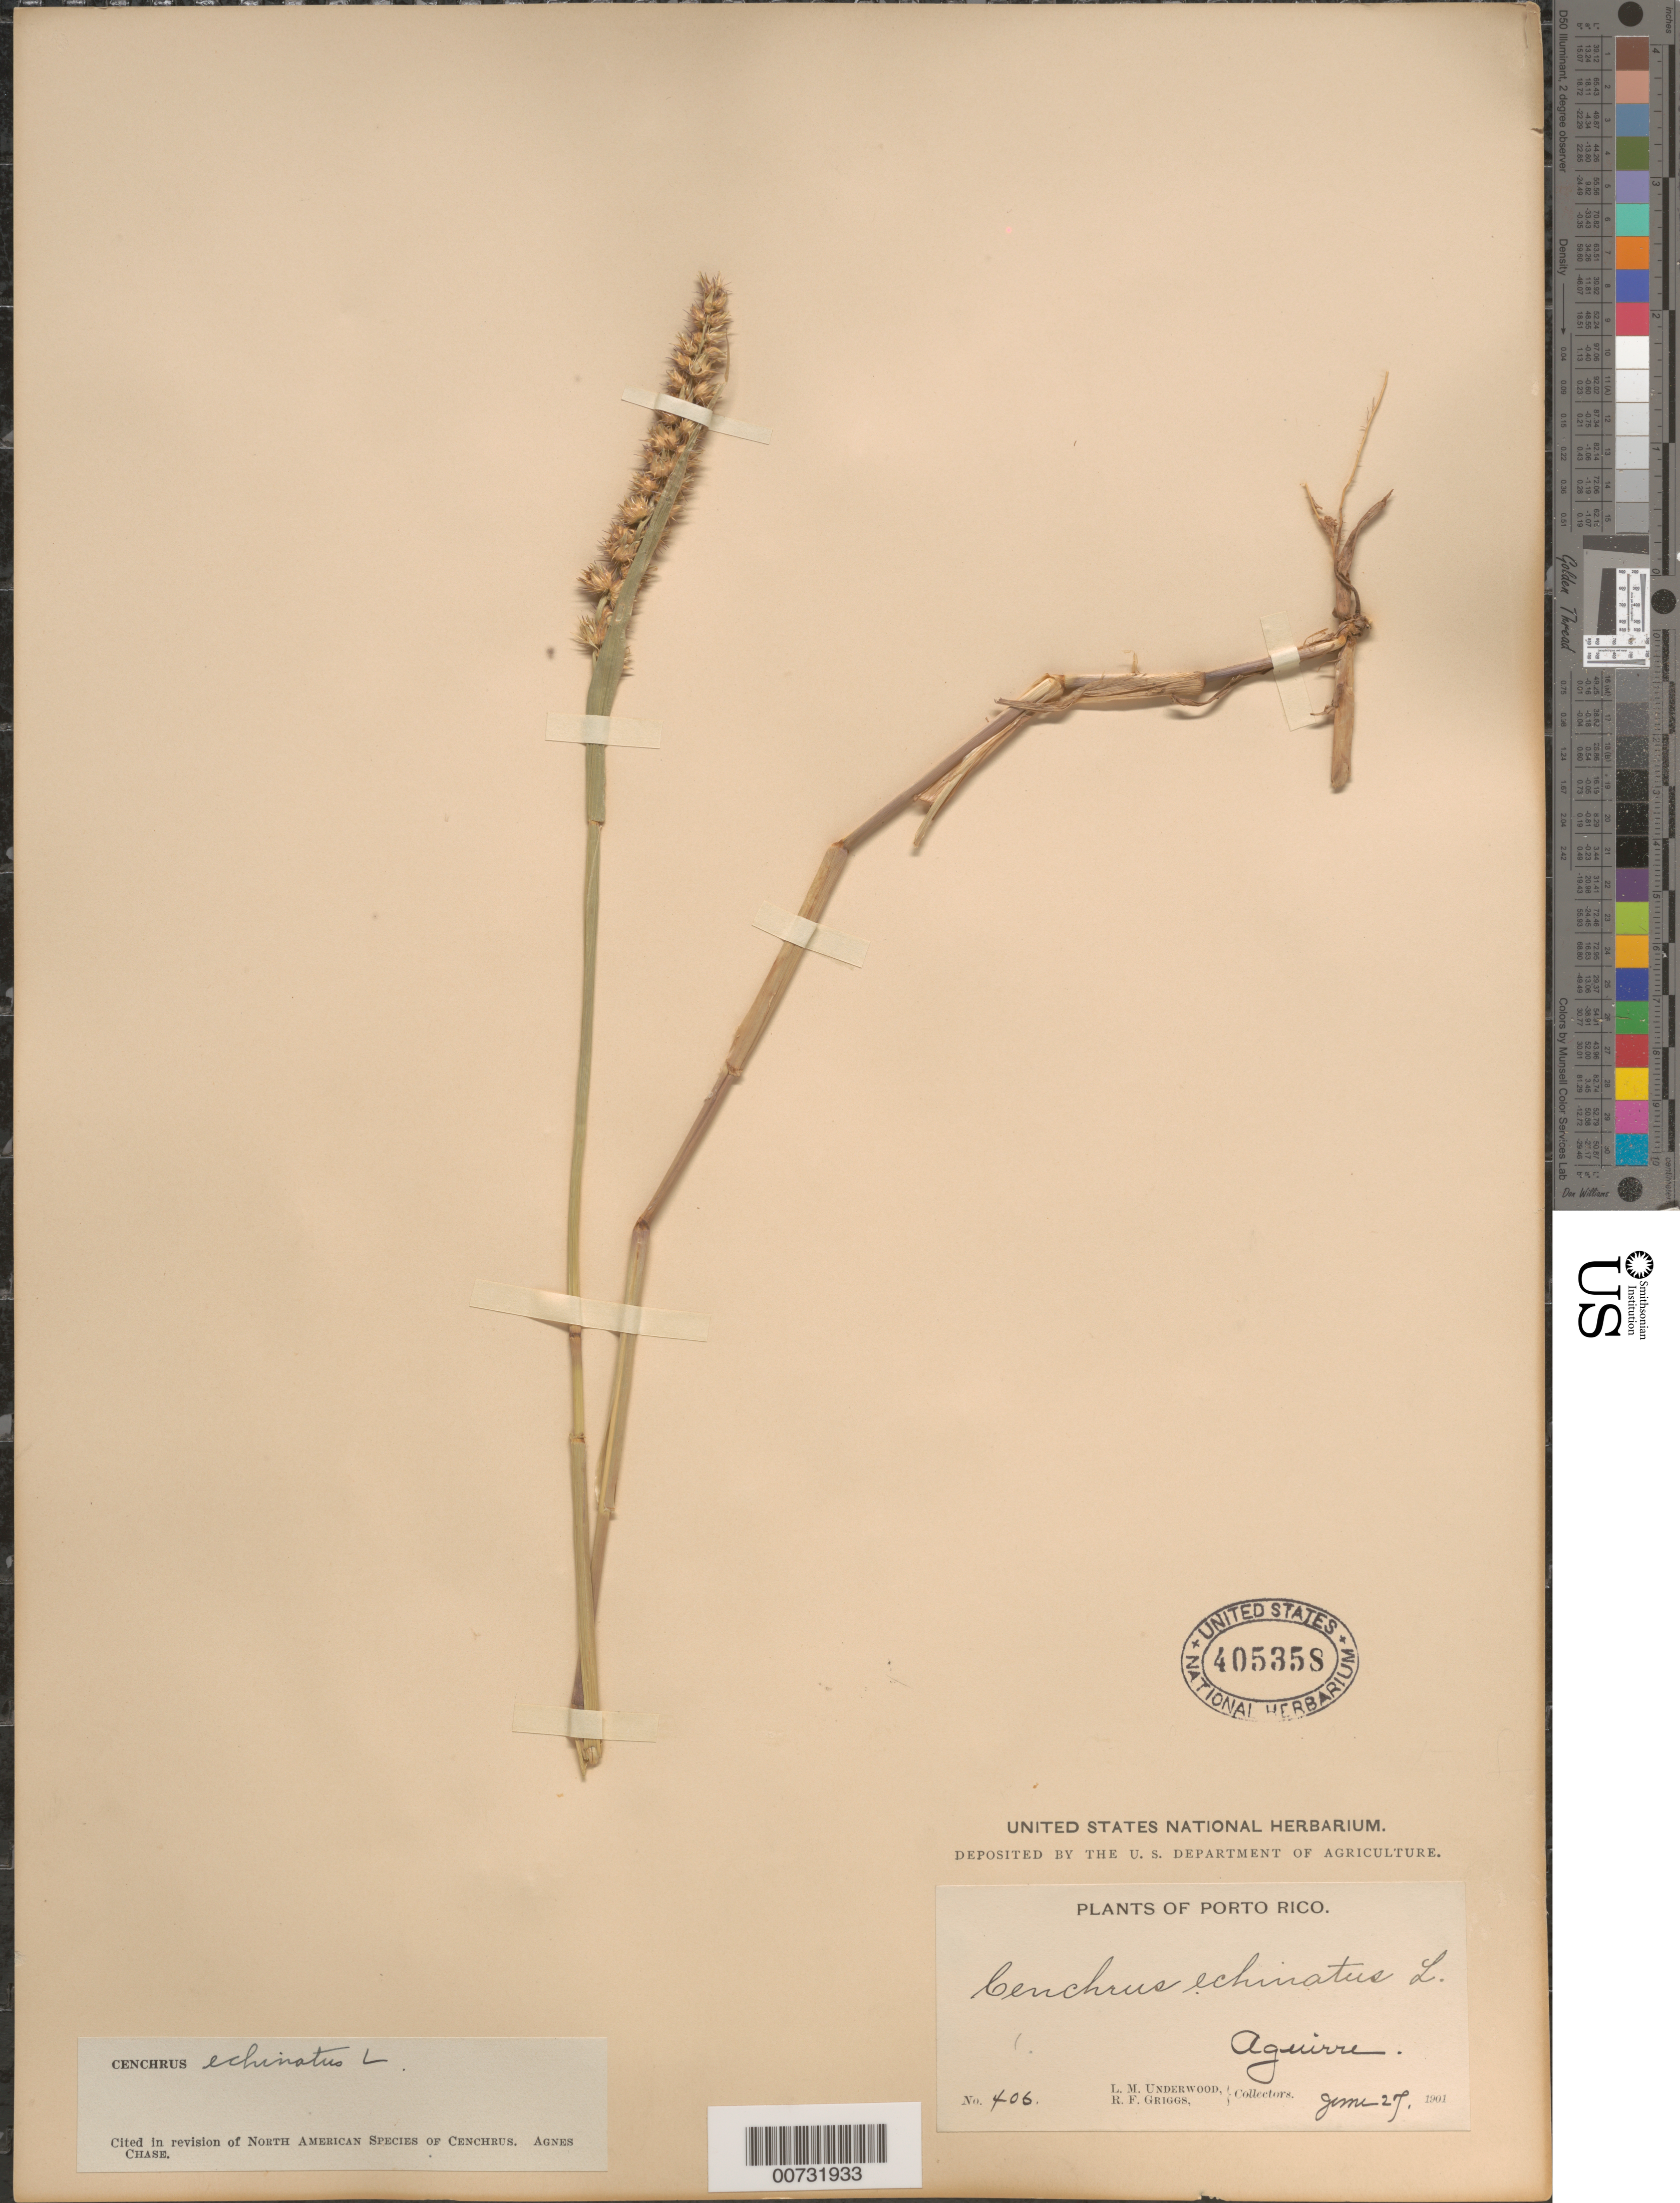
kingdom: Plantae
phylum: Tracheophyta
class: Liliopsida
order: Poales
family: Poaceae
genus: Cenchrus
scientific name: Cenchrus echinatus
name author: L.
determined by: Chase, [M.] Agnes, (US)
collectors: L. M. Underwood & R. F. Griggs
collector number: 406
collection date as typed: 27 Jun 1901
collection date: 1901-06-27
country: Puerto Rico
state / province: Salinas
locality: Aguirre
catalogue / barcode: US 405358